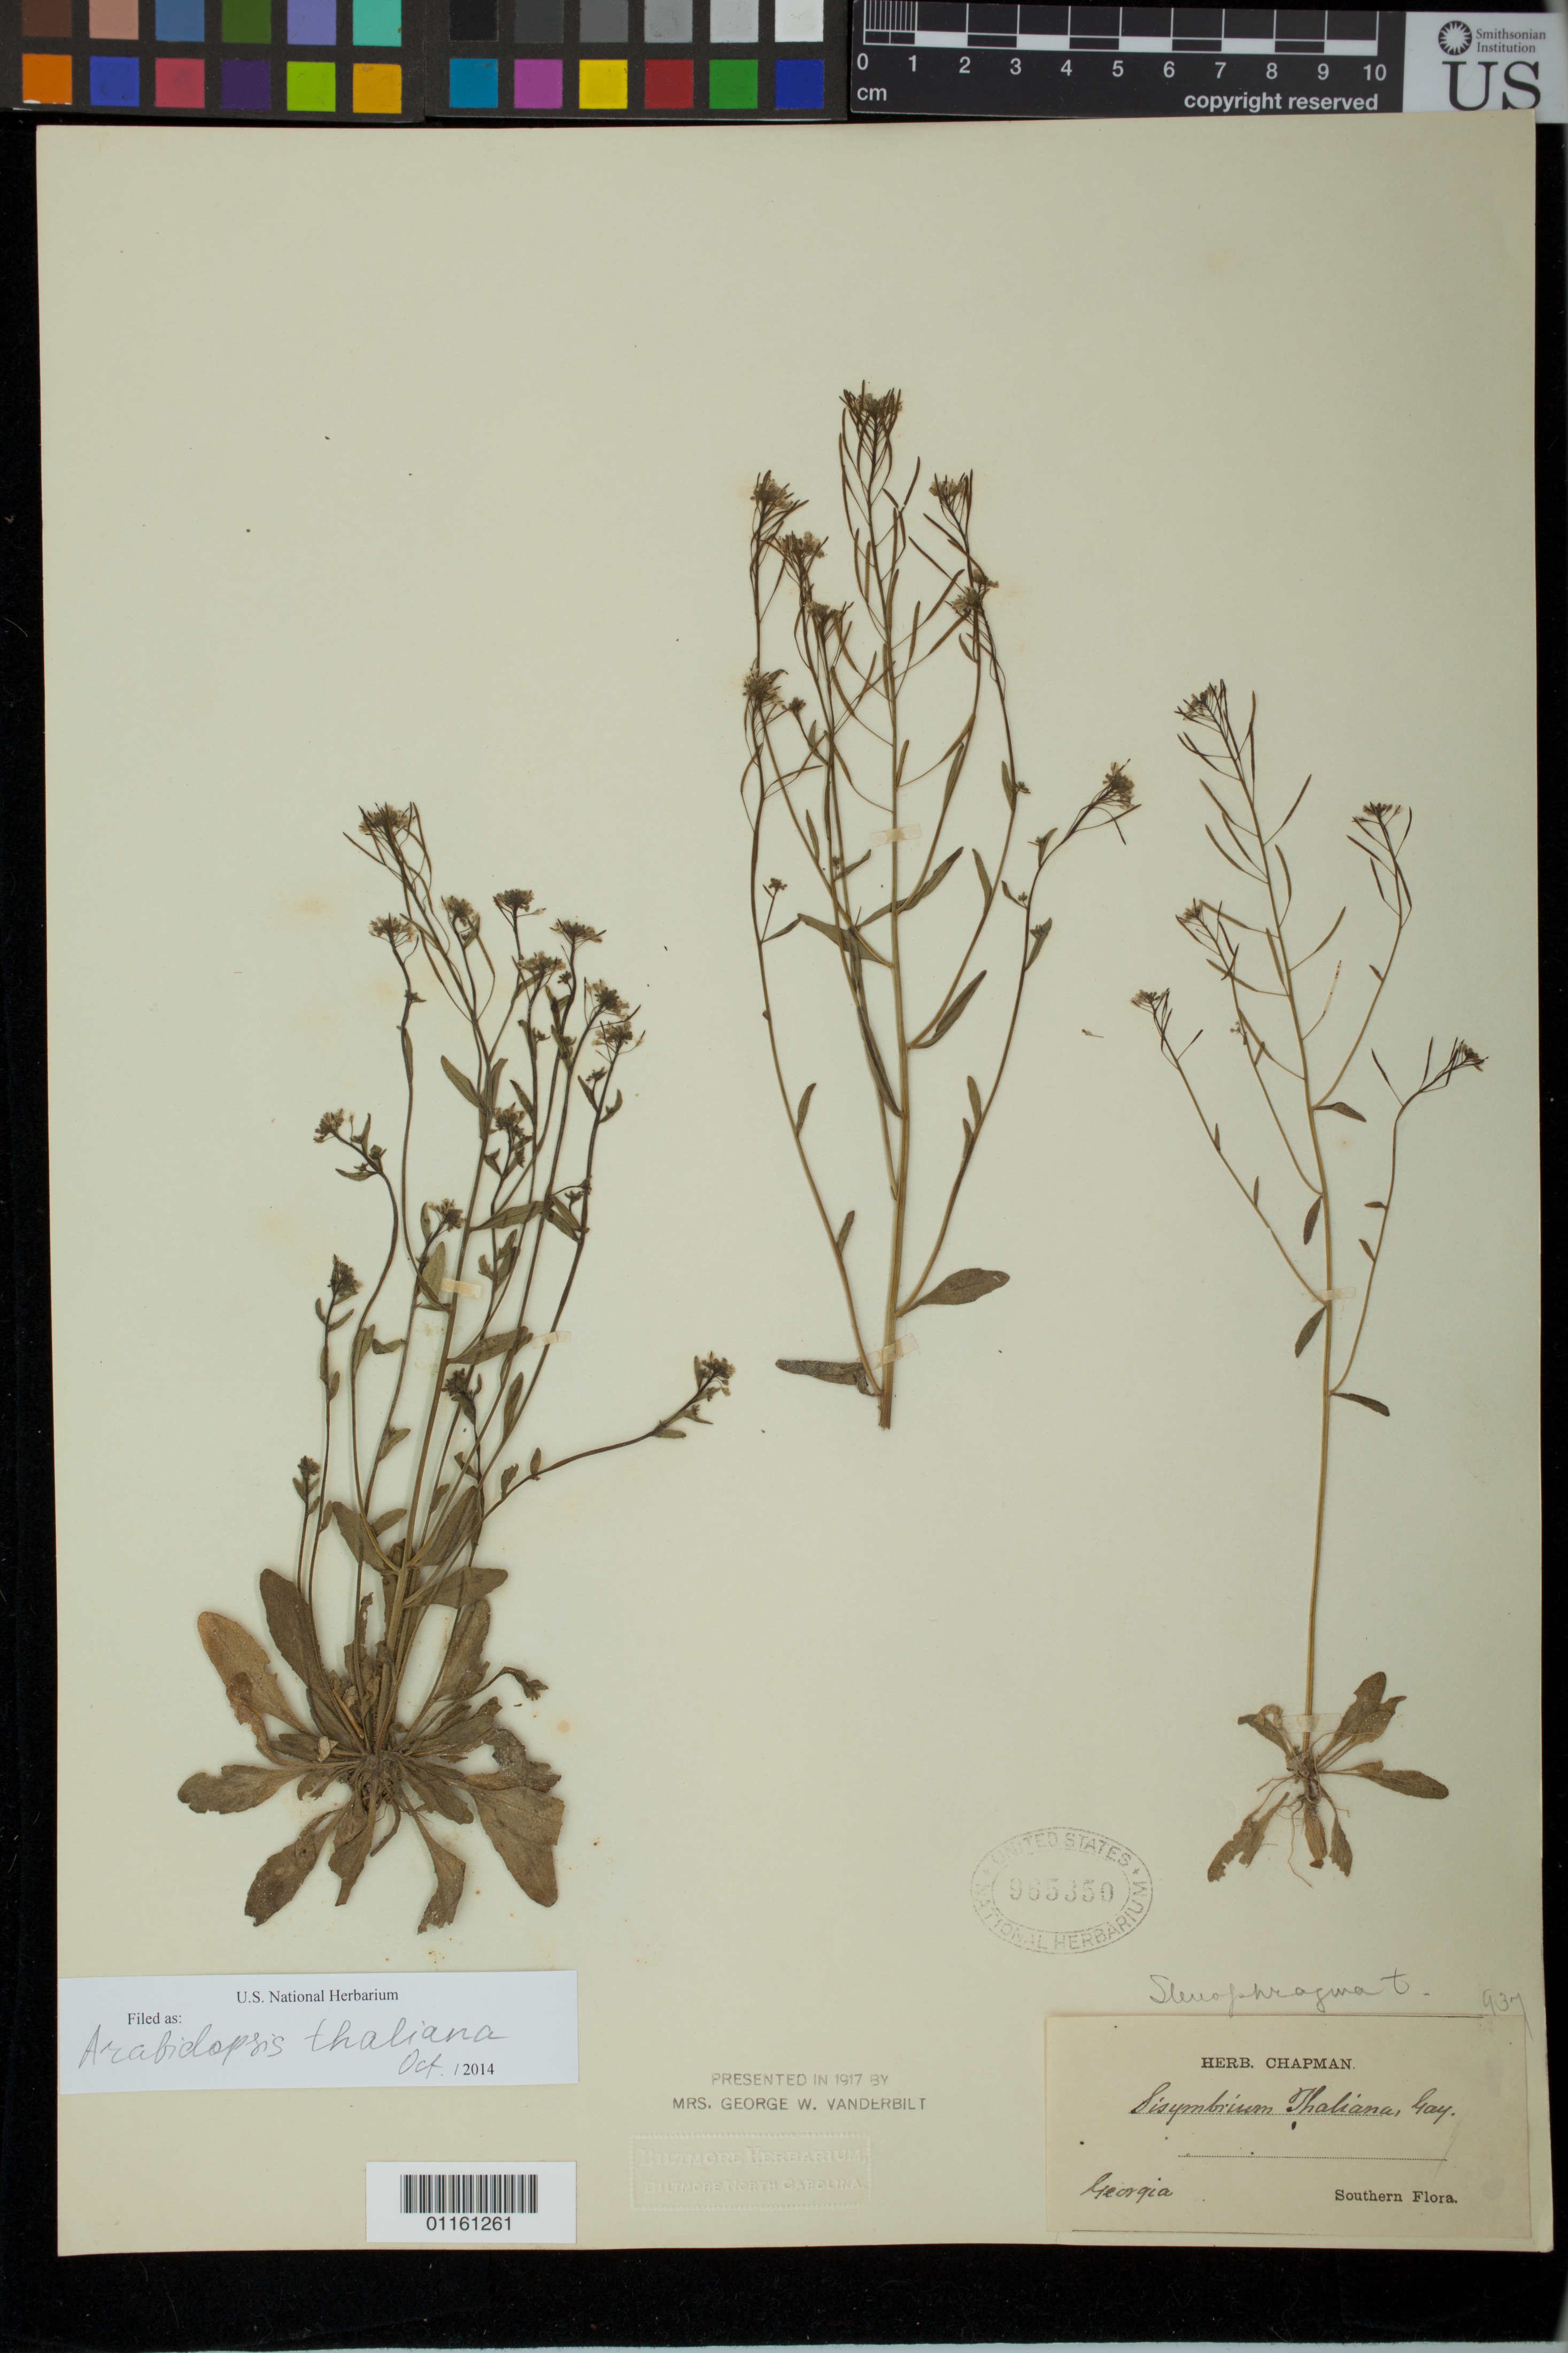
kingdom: Plantae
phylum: Tracheophyta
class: Magnoliopsida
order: Brassicales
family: Brassicaceae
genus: Arabidopsis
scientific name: Arabidopsis thaliana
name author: (L.) Heynh.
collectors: ex herb. A.W. Chapman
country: United States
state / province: Georgia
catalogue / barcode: US 965350